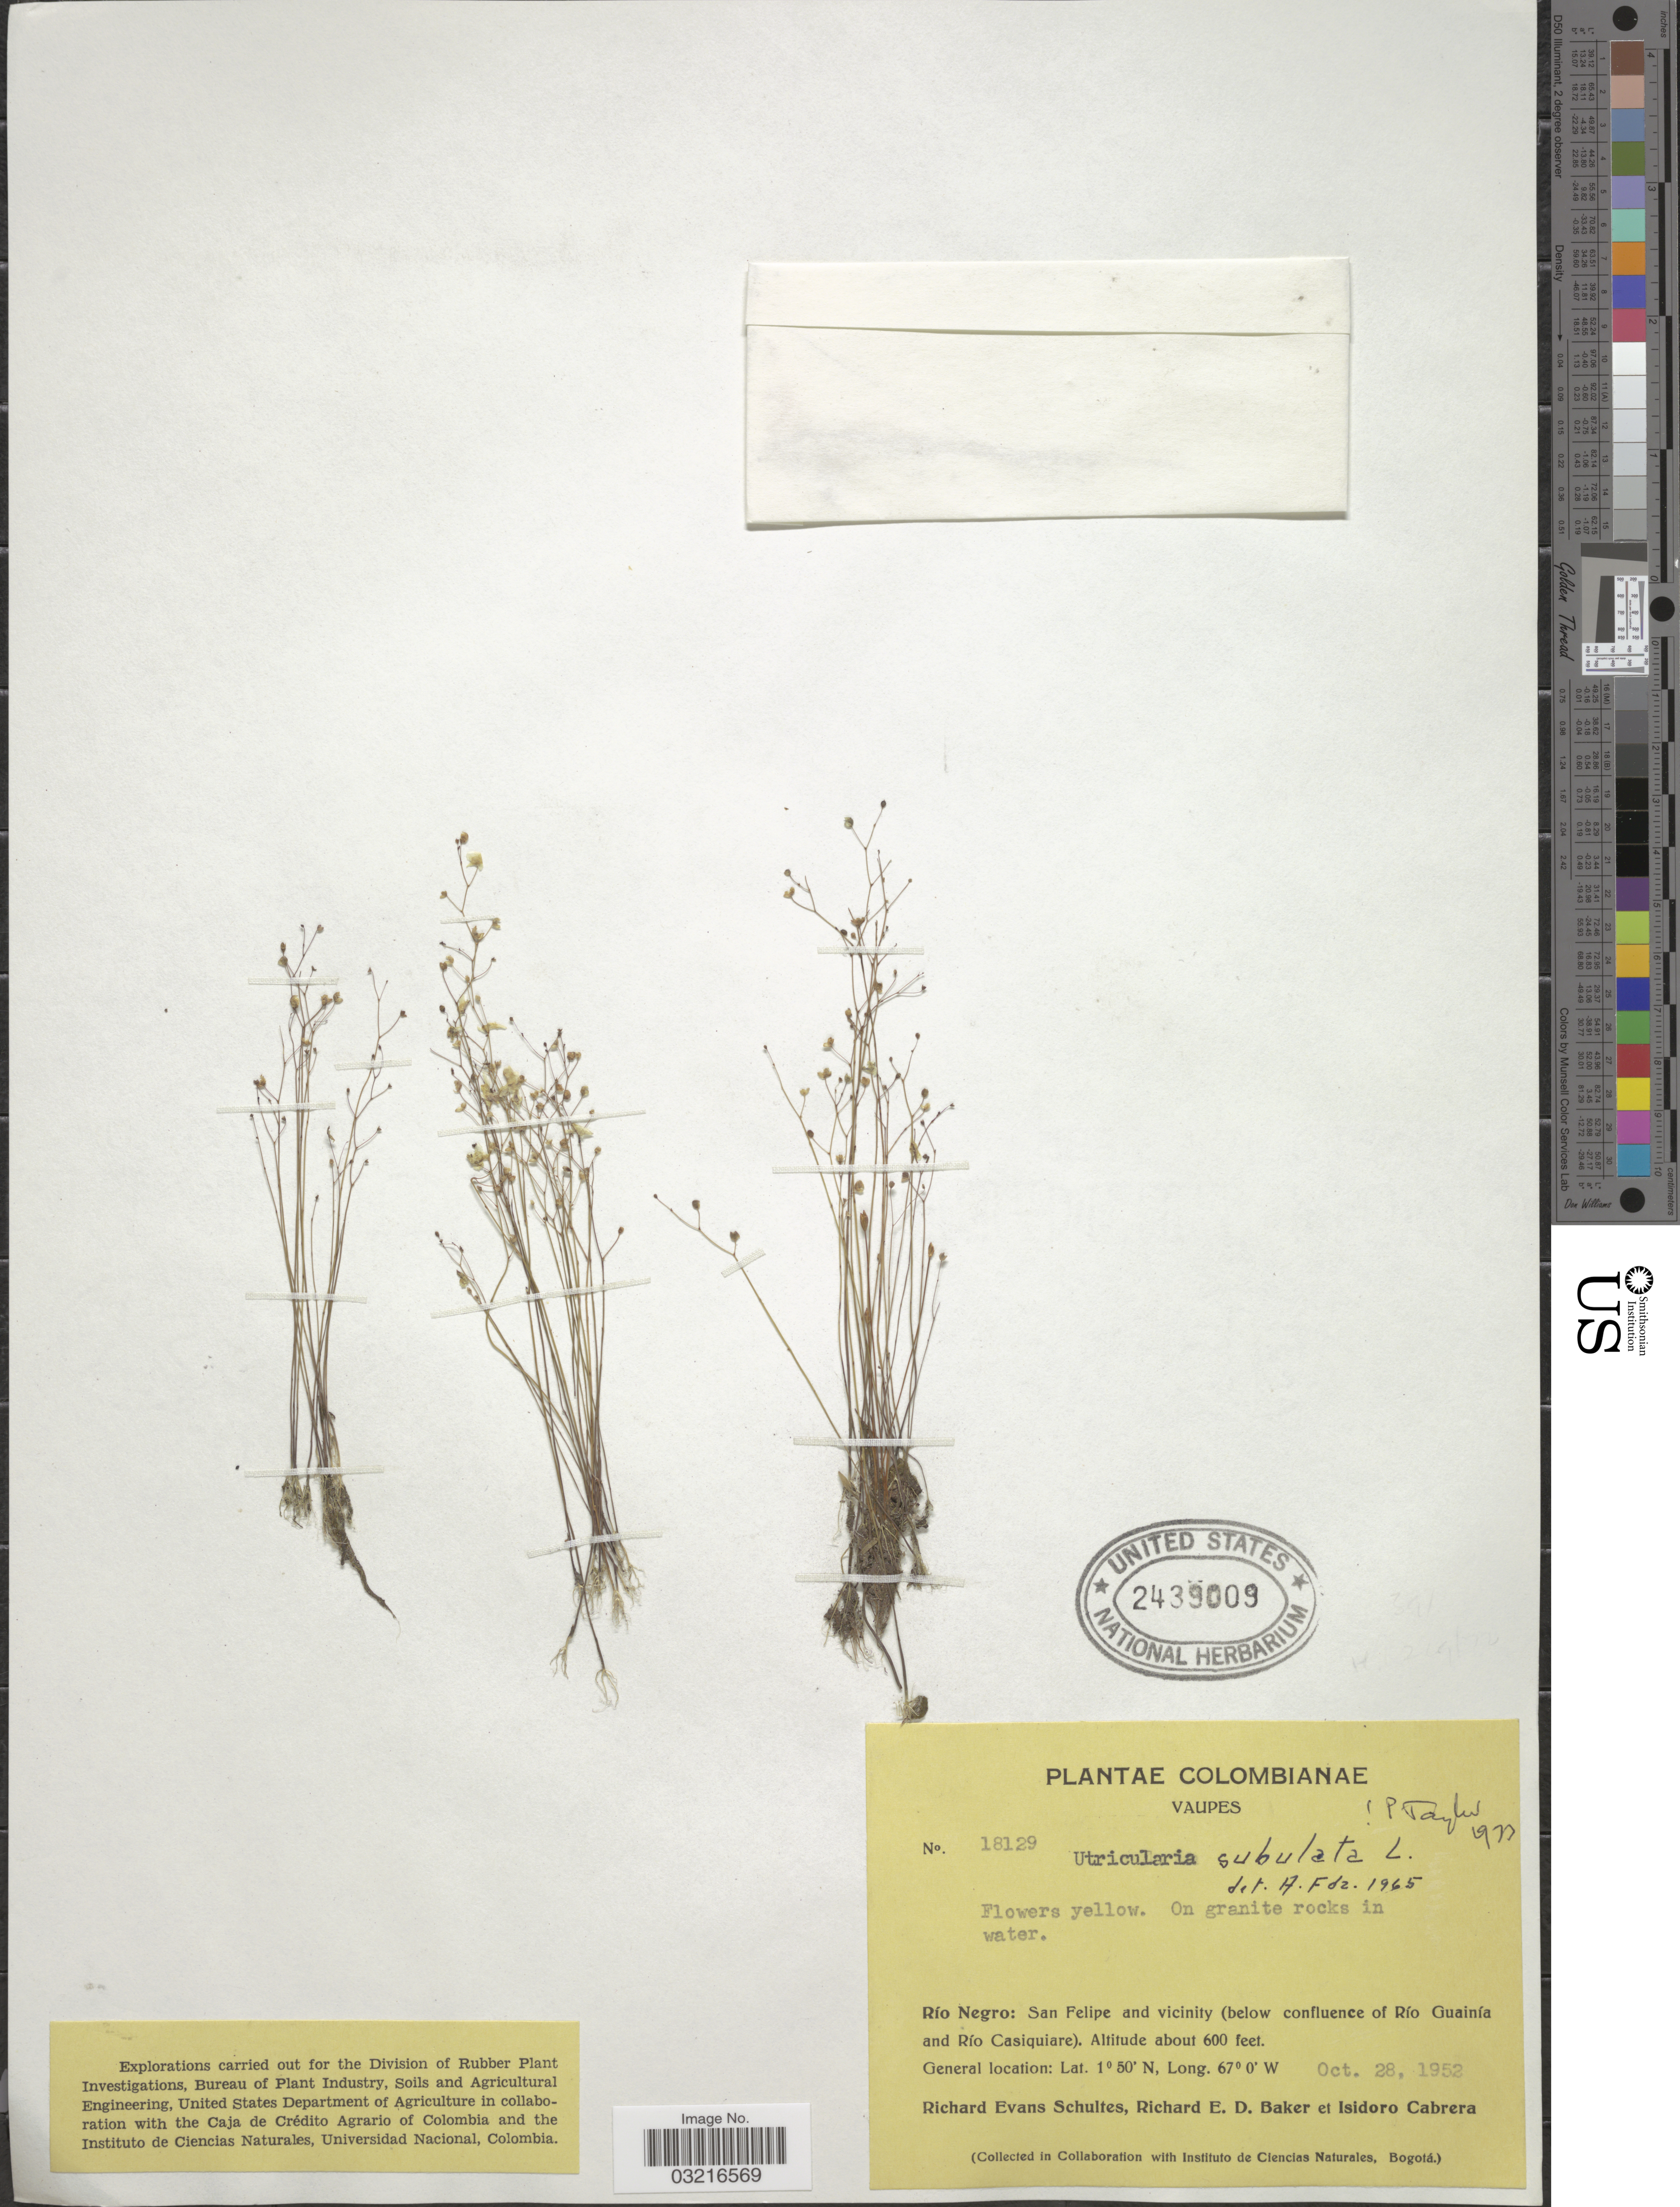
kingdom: Plantae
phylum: Tracheophyta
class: Magnoliopsida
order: Lamiales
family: Lentibulariaceae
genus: Utricularia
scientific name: Utricularia subulata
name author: L.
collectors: R. E. Schultes, R. E. D. Baker & I. Cabrera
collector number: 18129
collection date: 1952-10-28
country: Colombia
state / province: Vaupés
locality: Río Negro: San Felipe and vicinity (below confluence of Río Guainía and Río Casiquiare).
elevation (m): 183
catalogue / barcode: US 2439009